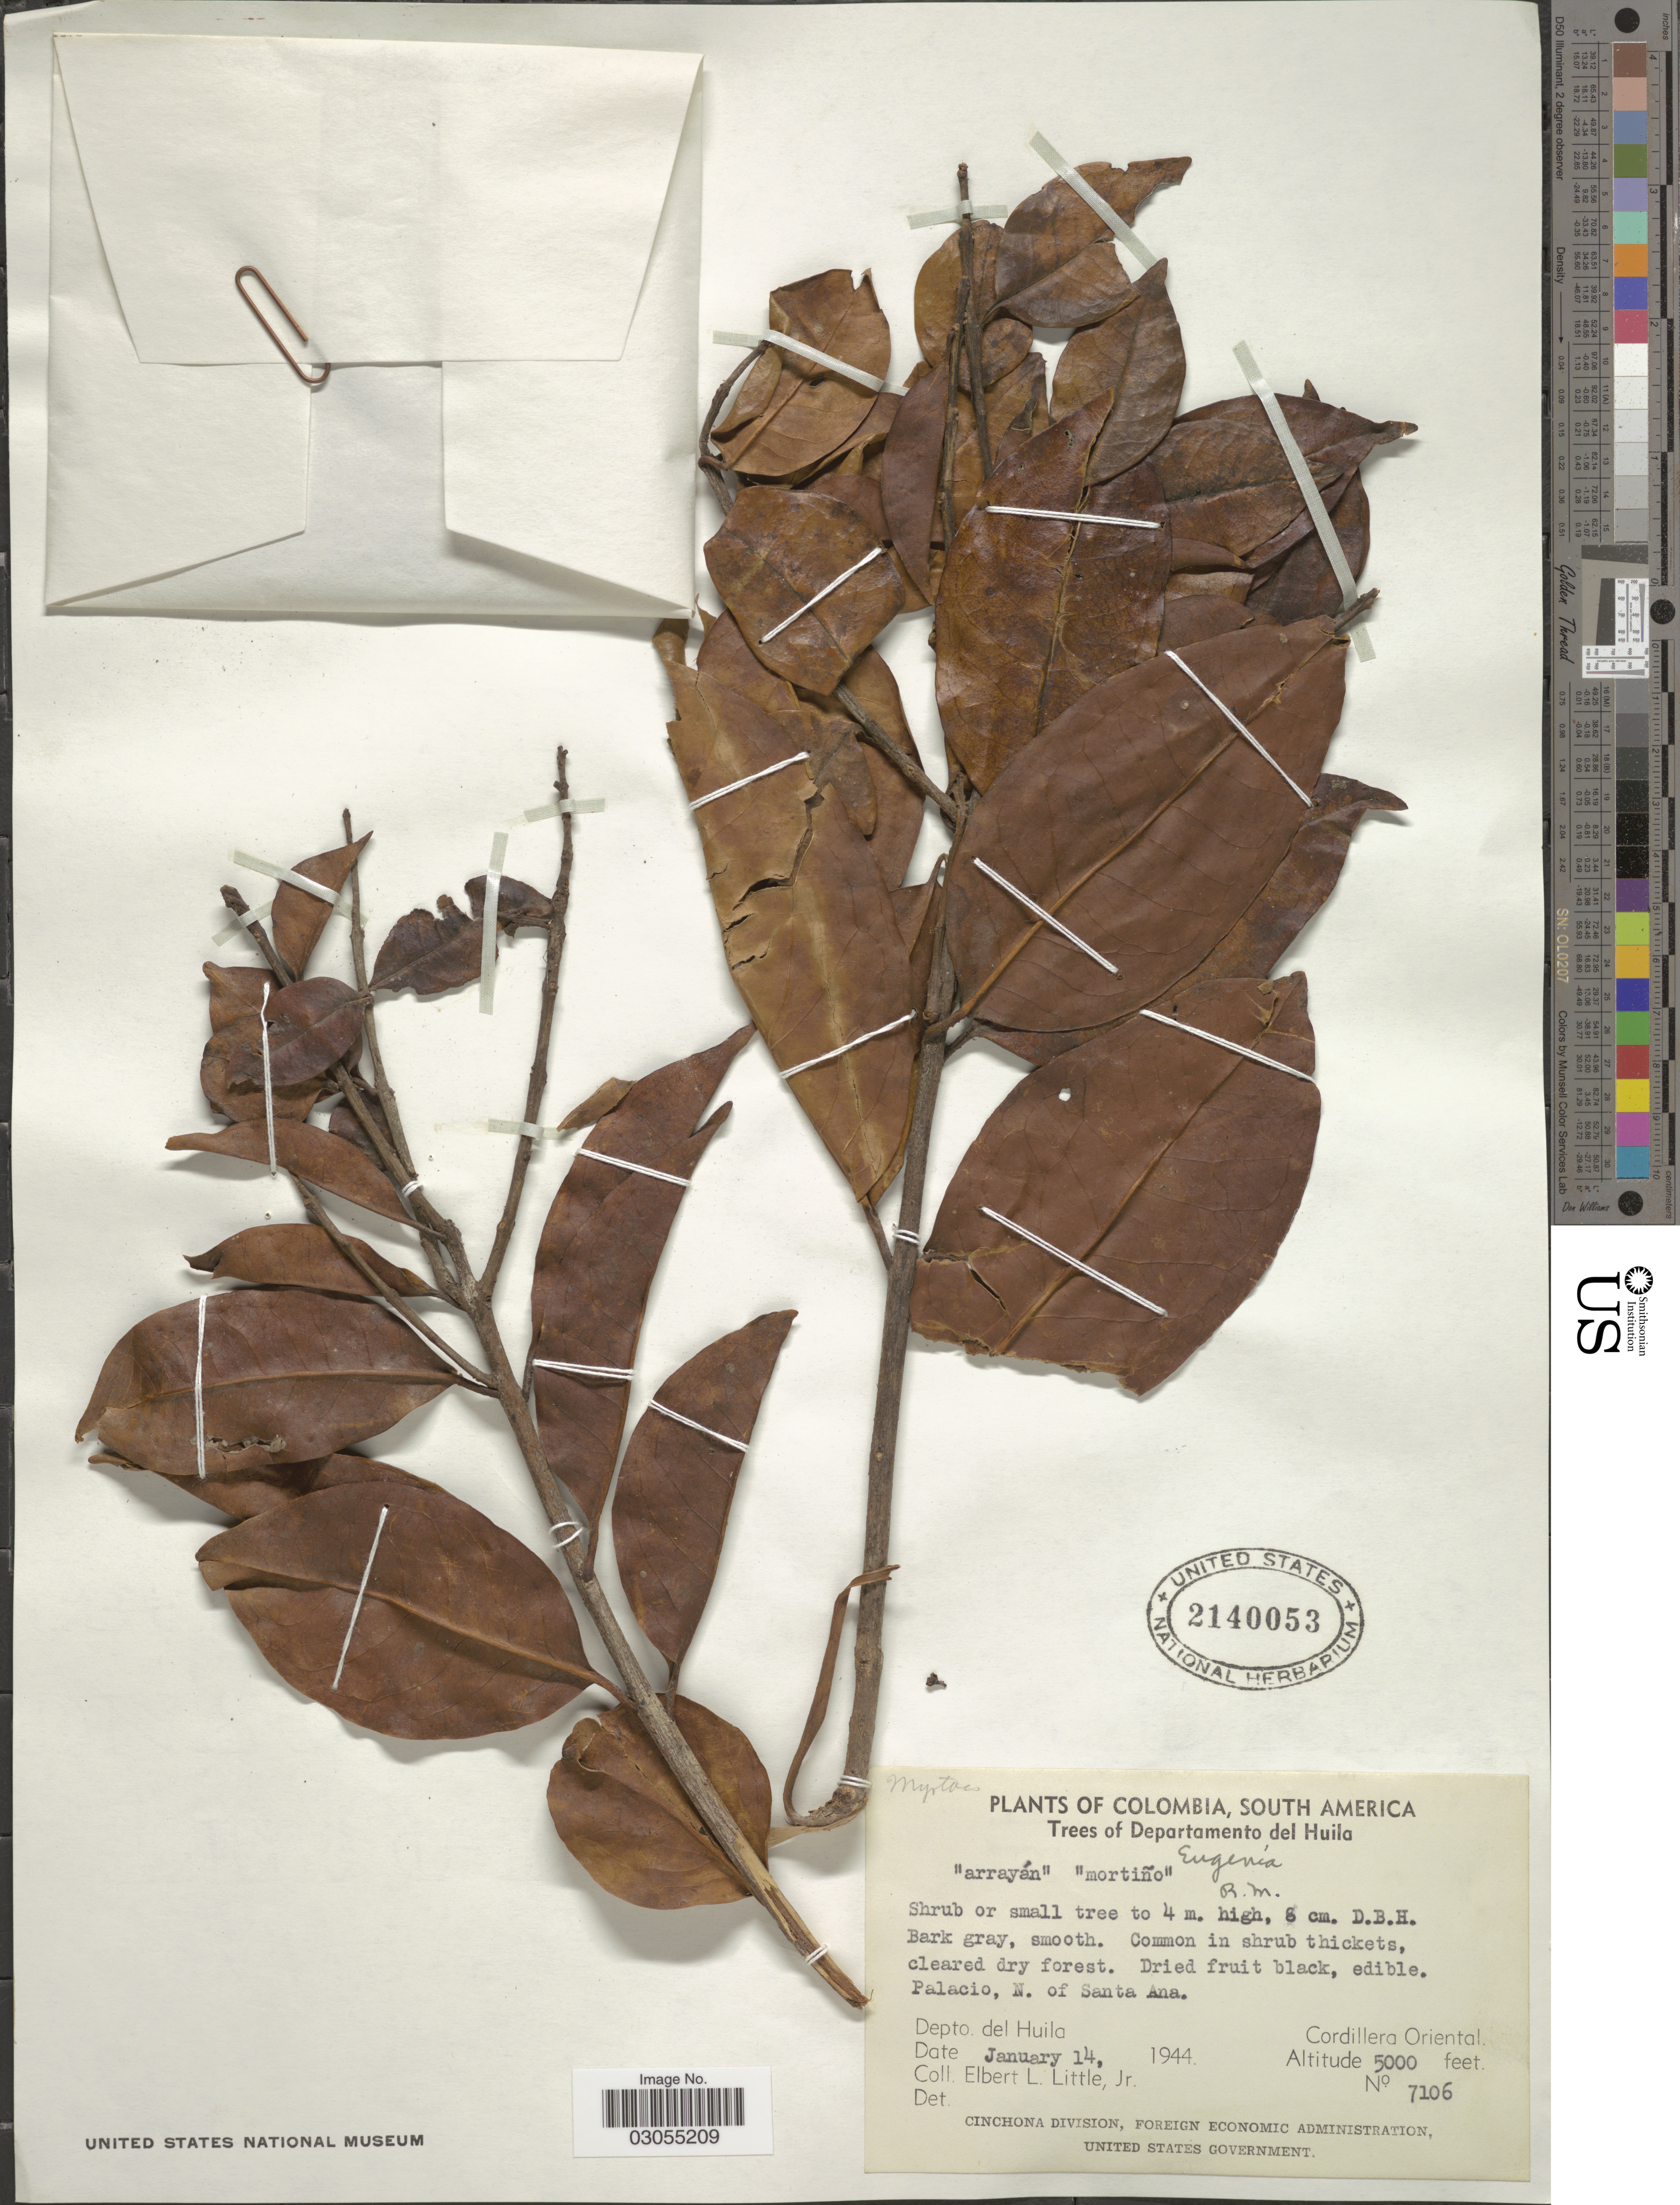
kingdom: Plantae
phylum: Tracheophyta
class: Magnoliopsida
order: Myrtales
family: Myrtaceae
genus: Eugenia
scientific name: Eugenia sp.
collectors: E. L. Little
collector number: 7106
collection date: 1944-01-14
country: Colombia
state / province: Huila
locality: Palacio, N. of Santa Ana. Cordillera Oriental. Depto. del Huila.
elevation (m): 1524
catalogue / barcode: US 2140053